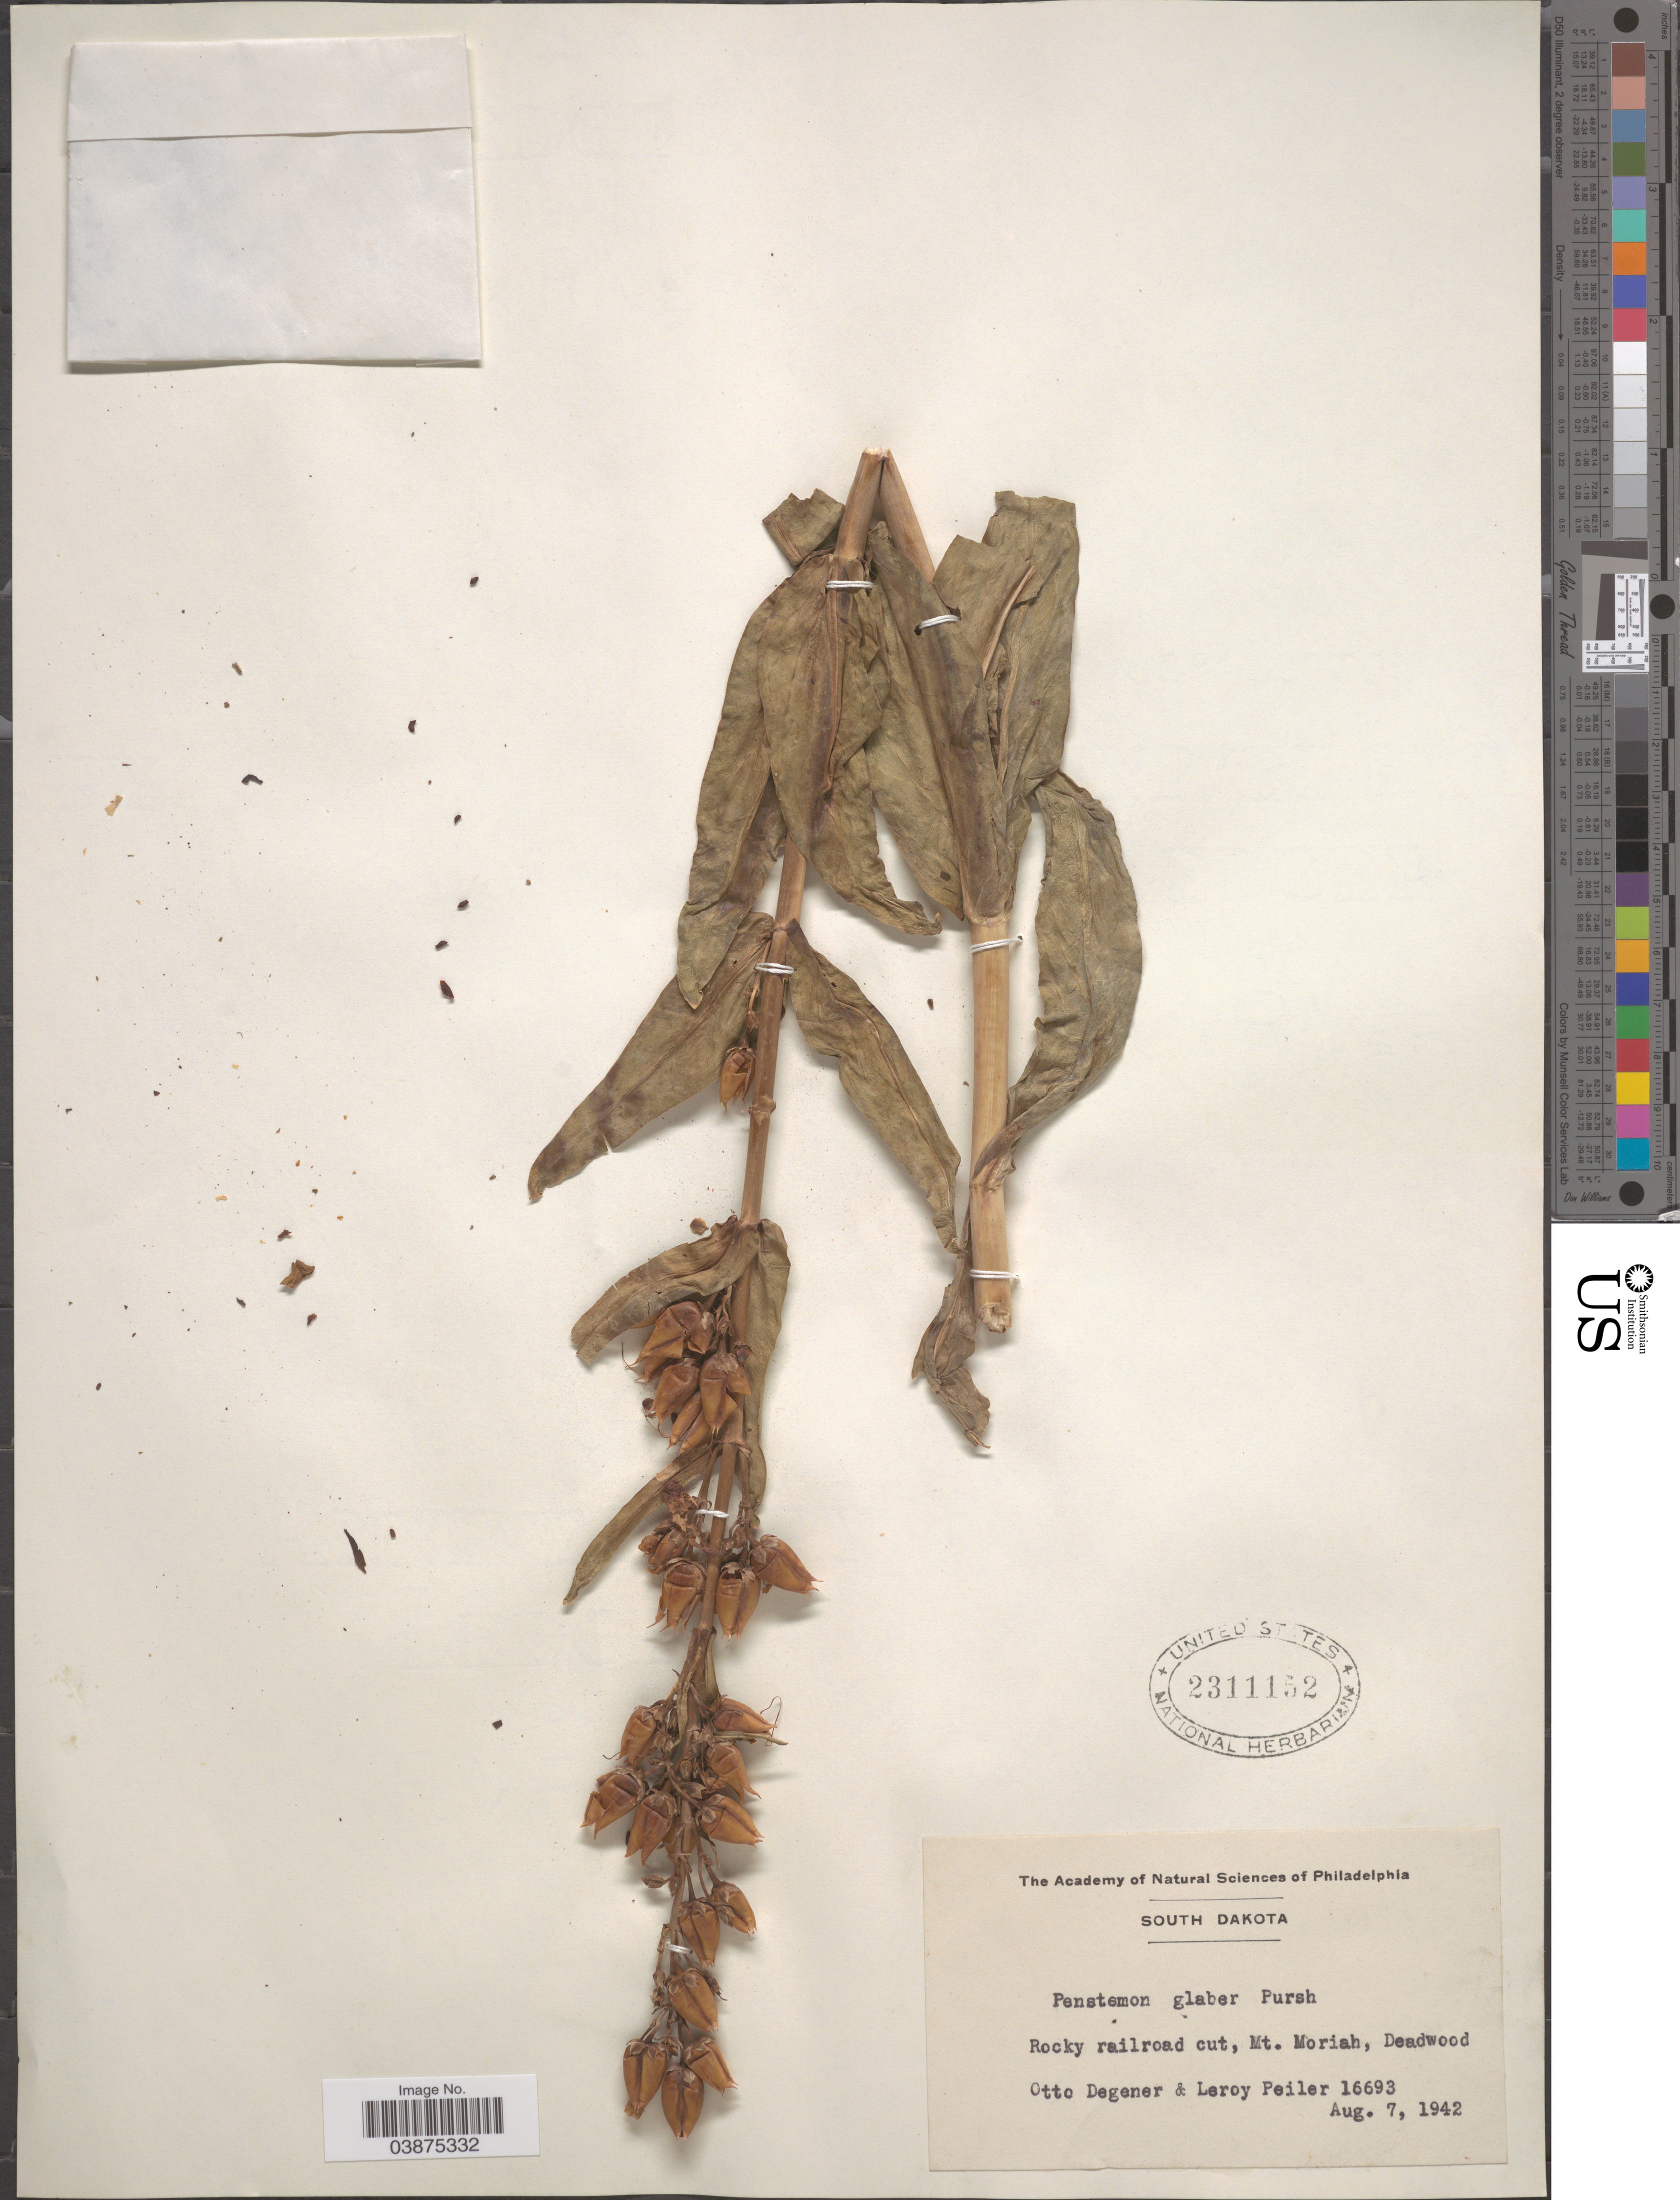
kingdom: Plantae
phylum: Tracheophyta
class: Magnoliopsida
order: Lamiales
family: Plantaginaceae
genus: Penstemon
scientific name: Penstemon glaber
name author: Pursh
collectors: O. Degener & L. Peiler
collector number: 16693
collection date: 1942-08-07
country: United States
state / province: South Dakota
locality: Rocky railroad cut, Mt. Moriah, Deadwood.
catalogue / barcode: US 2311152